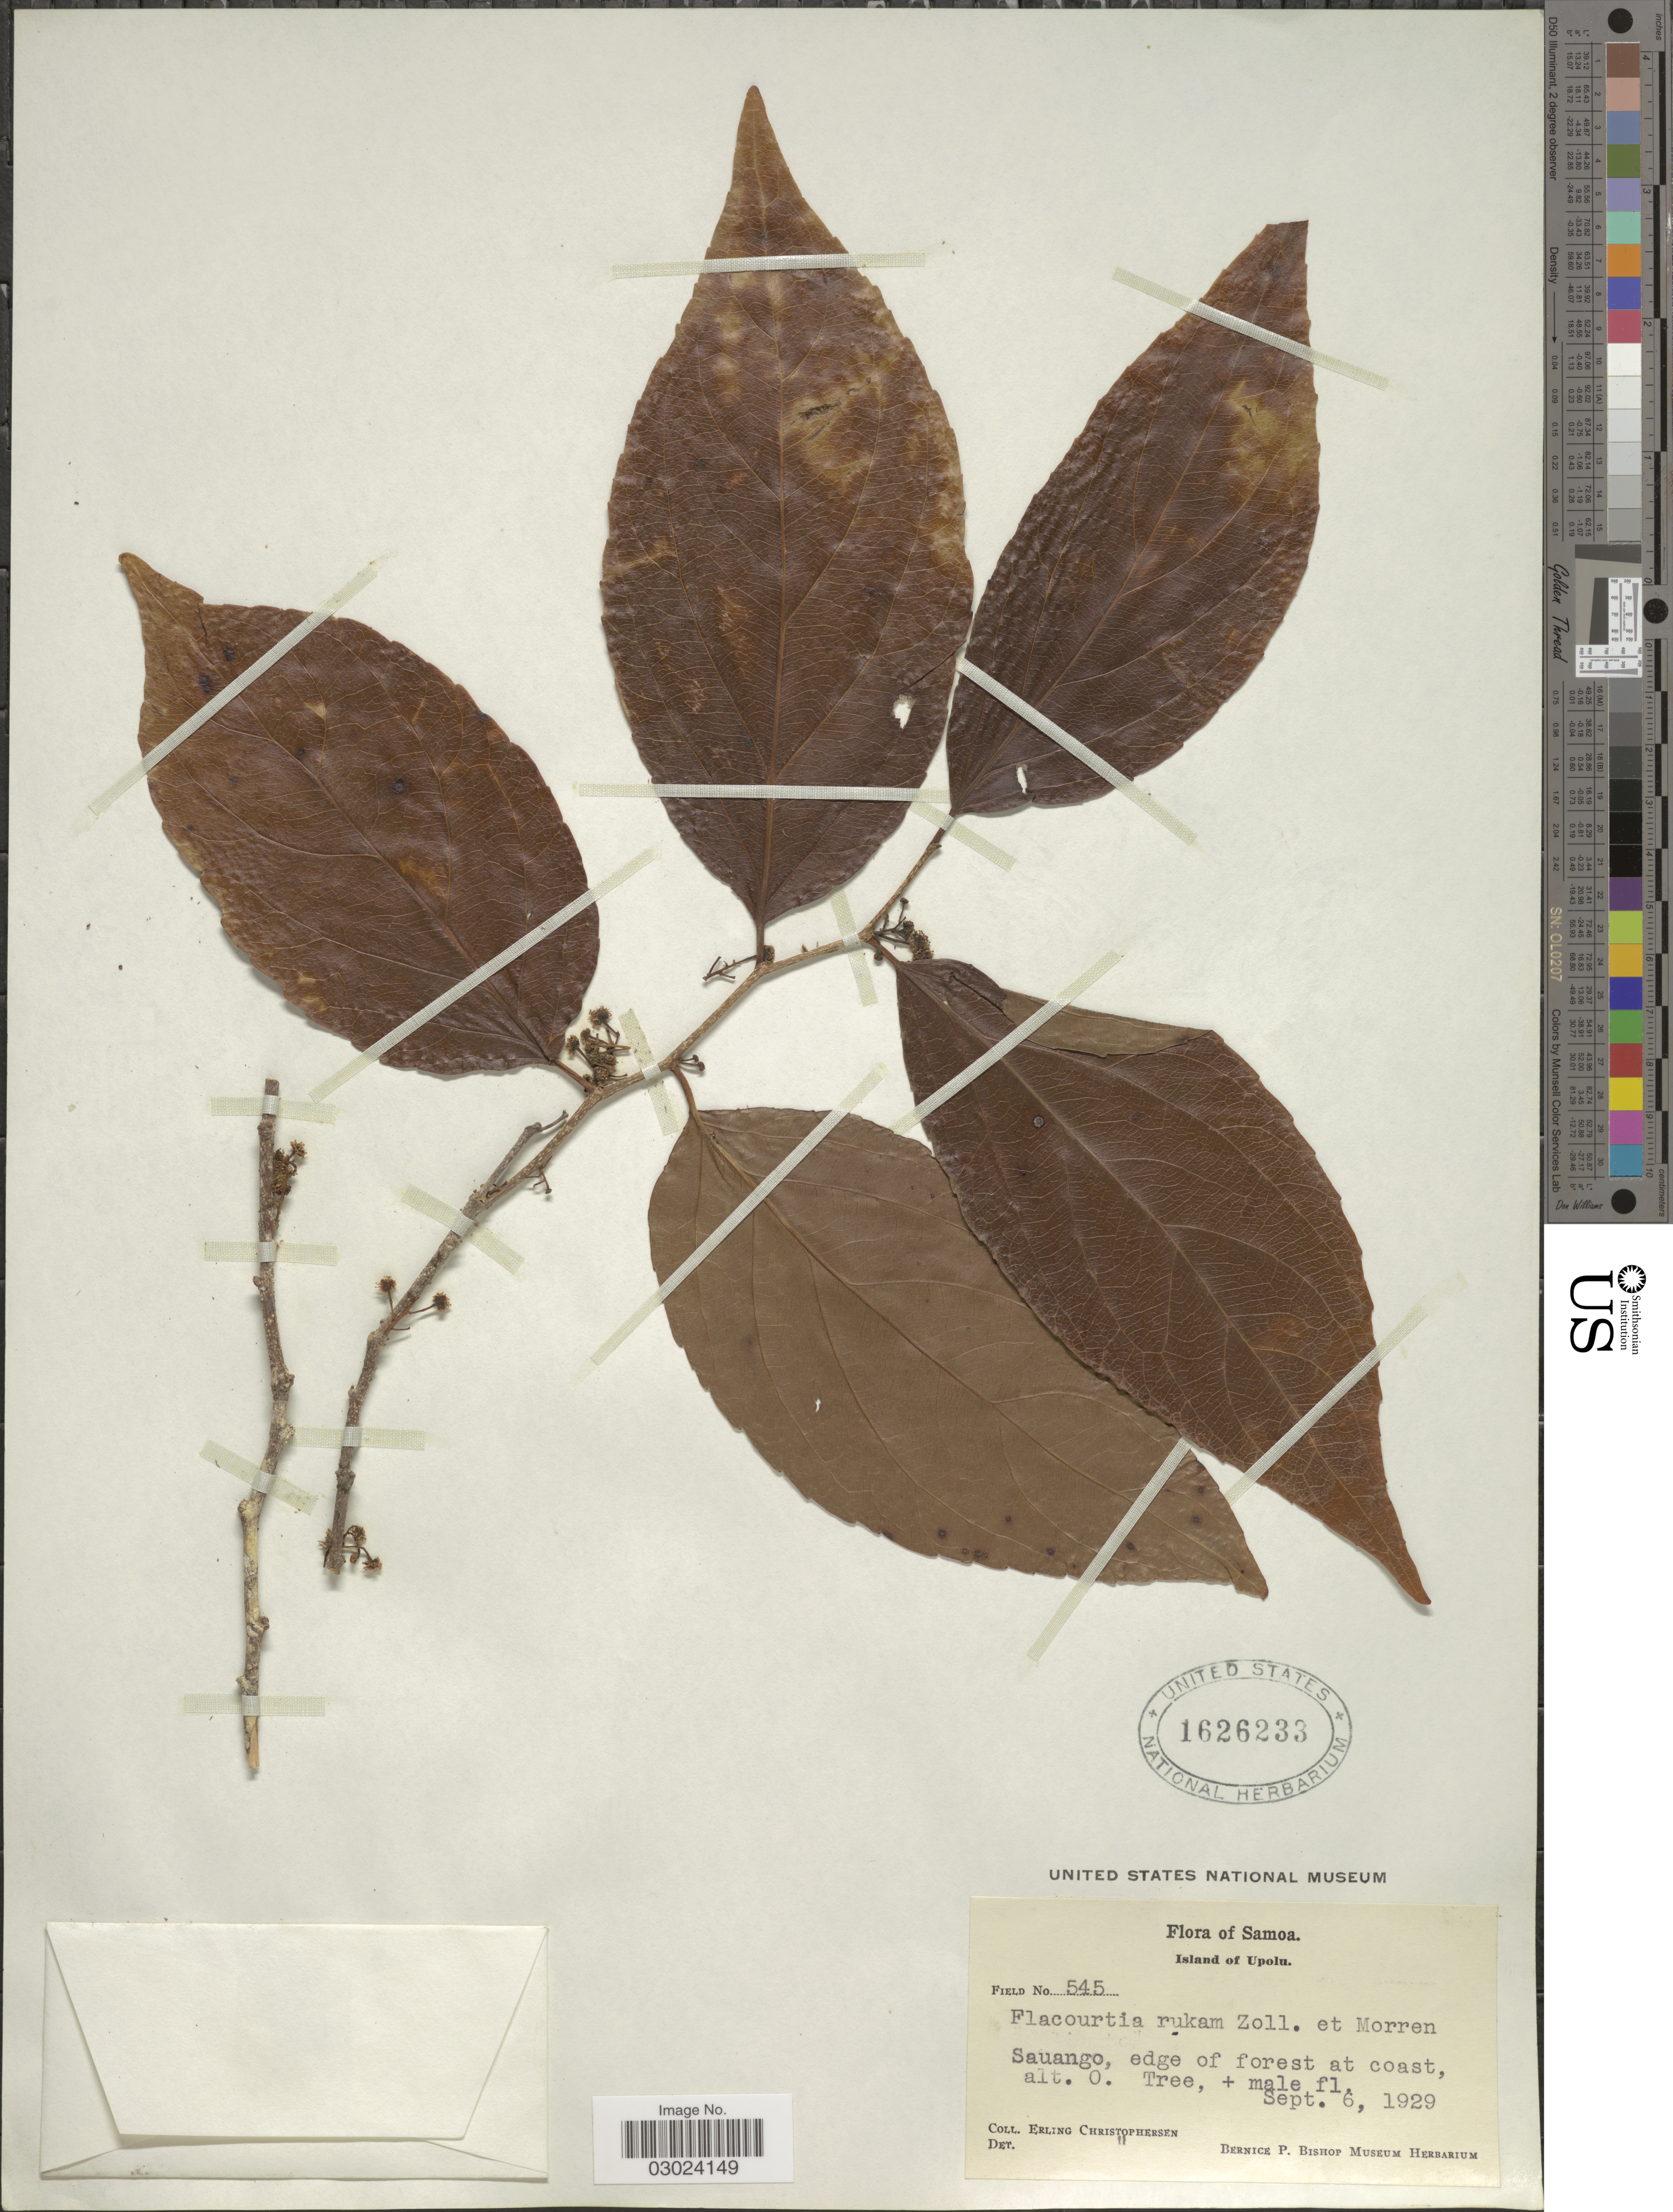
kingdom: Plantae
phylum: Tracheophyta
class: Magnoliopsida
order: Malpighiales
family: Salicaceae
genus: Flacourtia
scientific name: Flacourtia rukam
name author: Zoll. & Moritzi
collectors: E. Christophersen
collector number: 545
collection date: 1929-09-06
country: Samoa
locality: Samoa. Island of Upolu. Sauango, edge of forest at coast.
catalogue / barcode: US 1626233